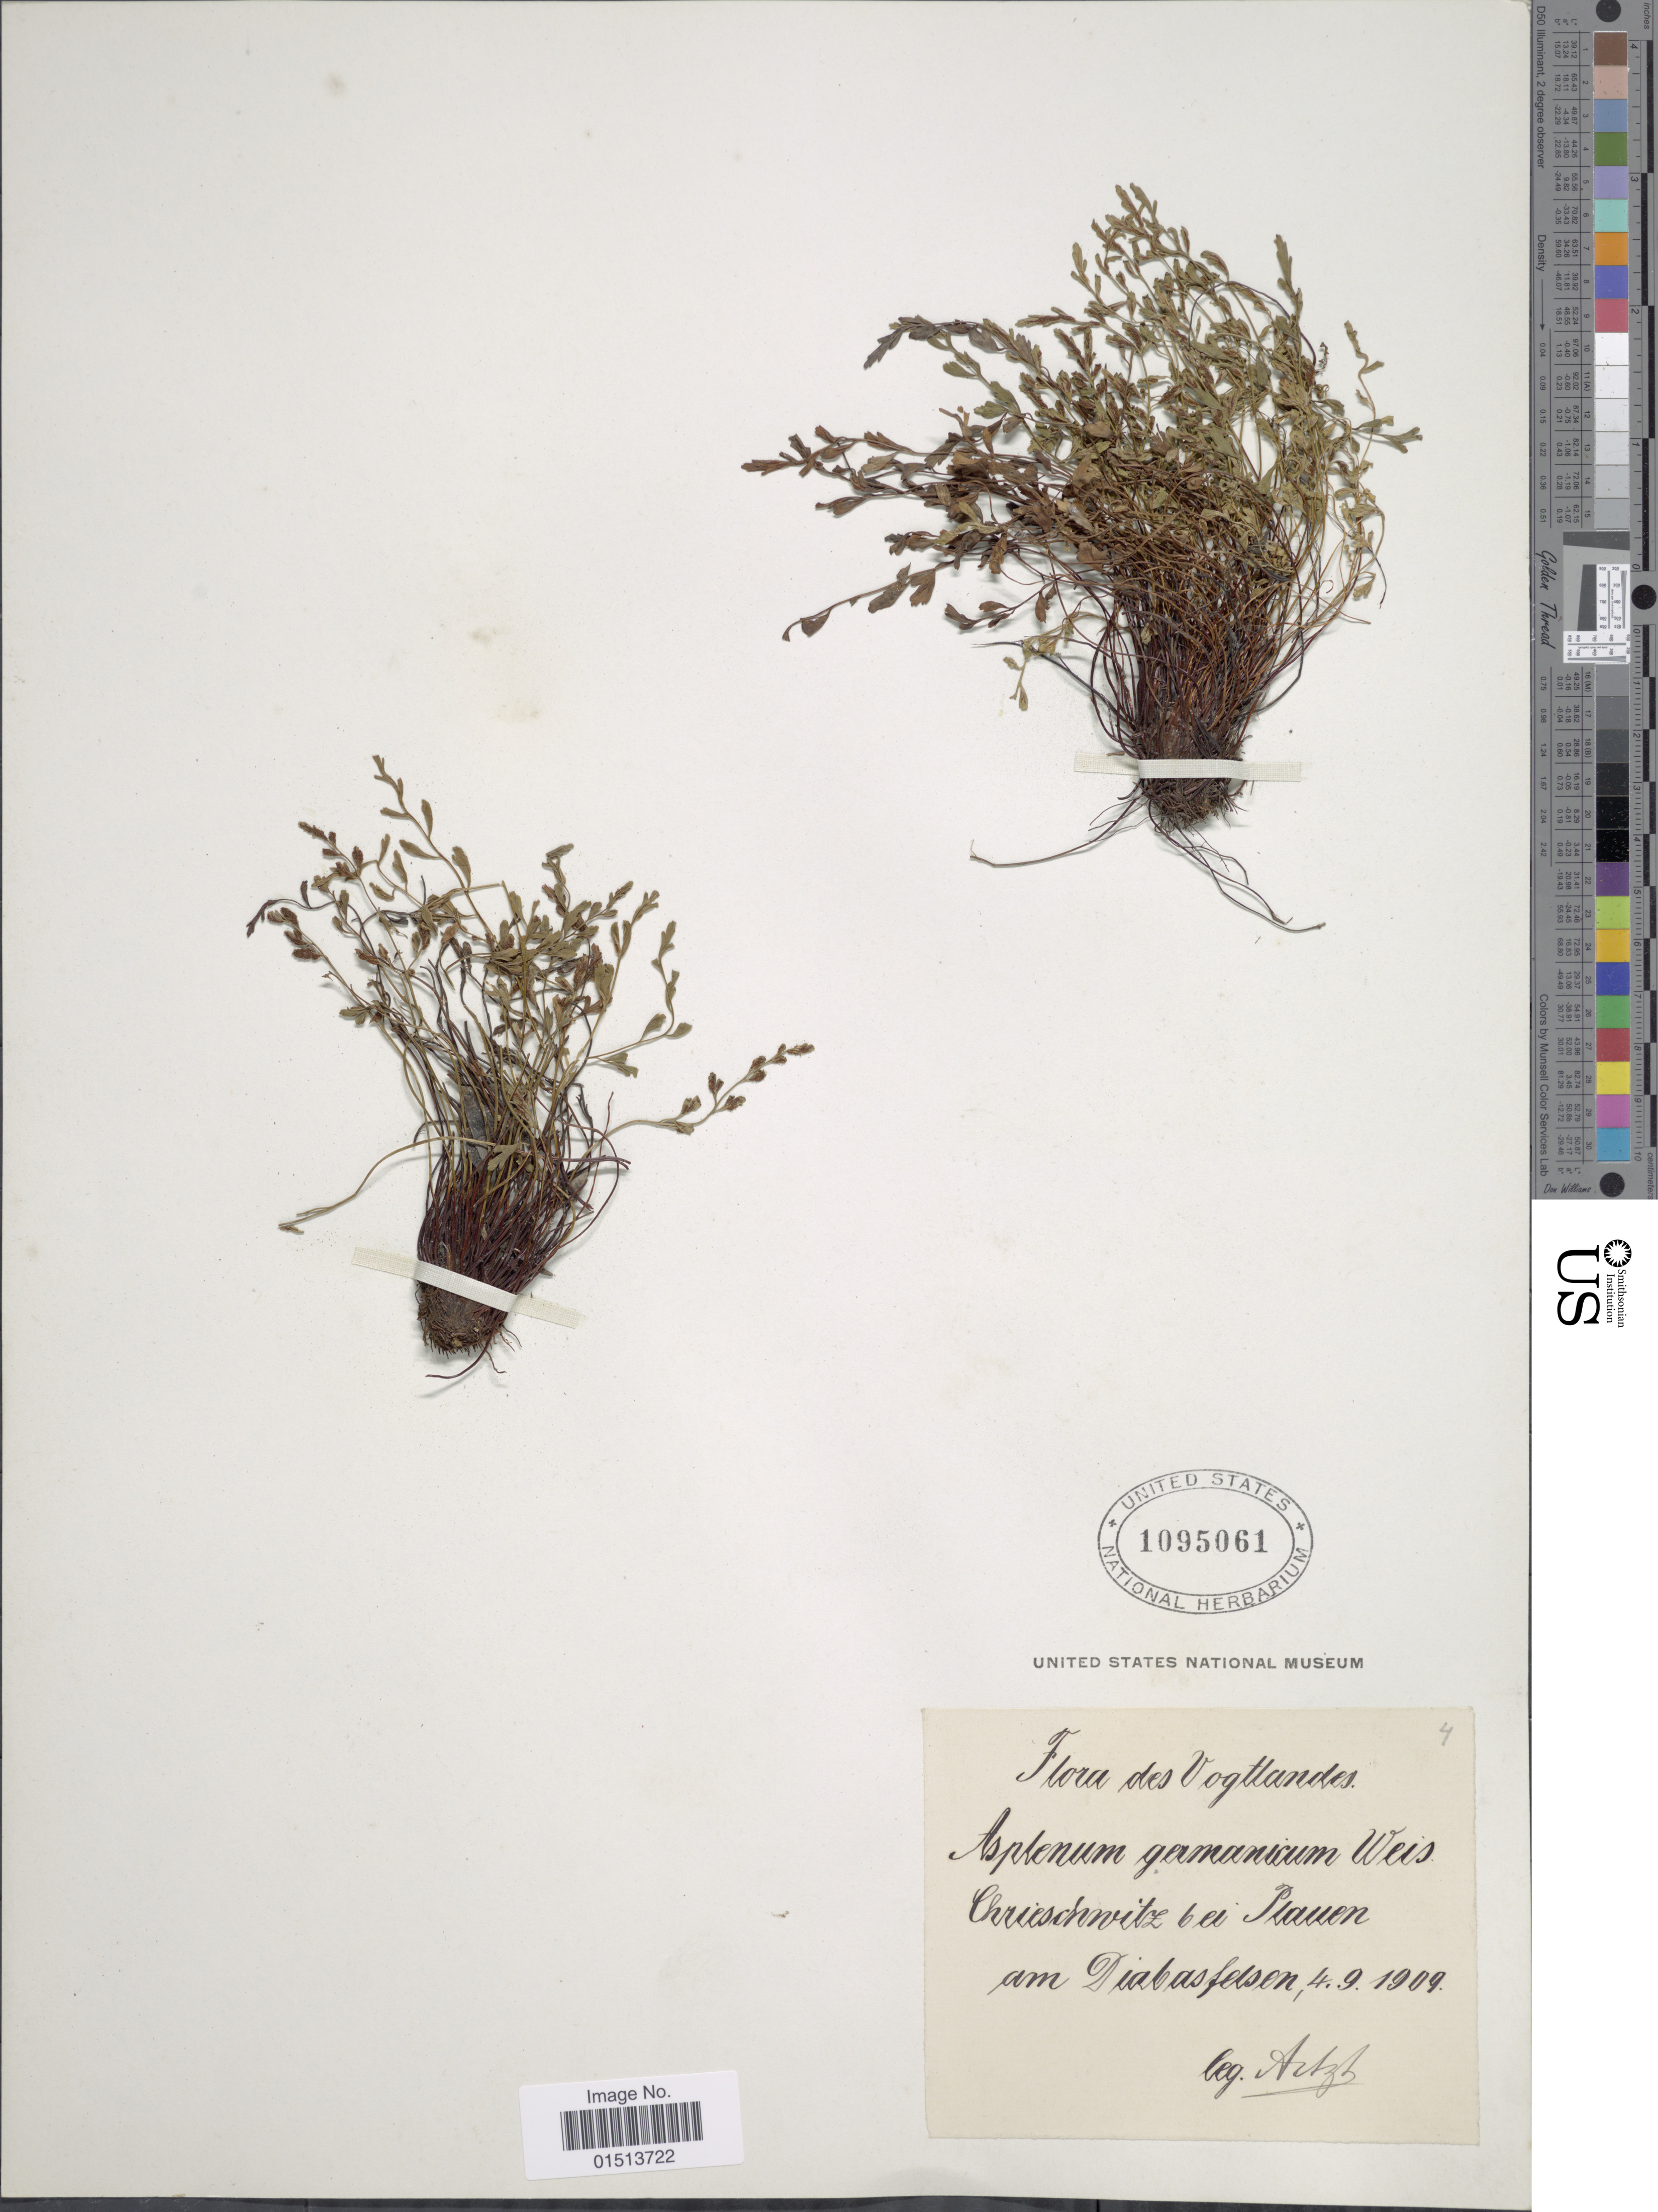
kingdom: Plantae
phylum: Tracheophyta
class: Polypodiopsida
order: Polypodiales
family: Aspleniaceae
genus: Asplenium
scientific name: Asplenium alternifolium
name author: Jacq.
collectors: -. Artzb.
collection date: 1909-09-04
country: Germany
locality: Vogtlandes, Chrieschweitz bei Slaven am Diabasfelsen. [interpreted]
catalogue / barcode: US 1095061